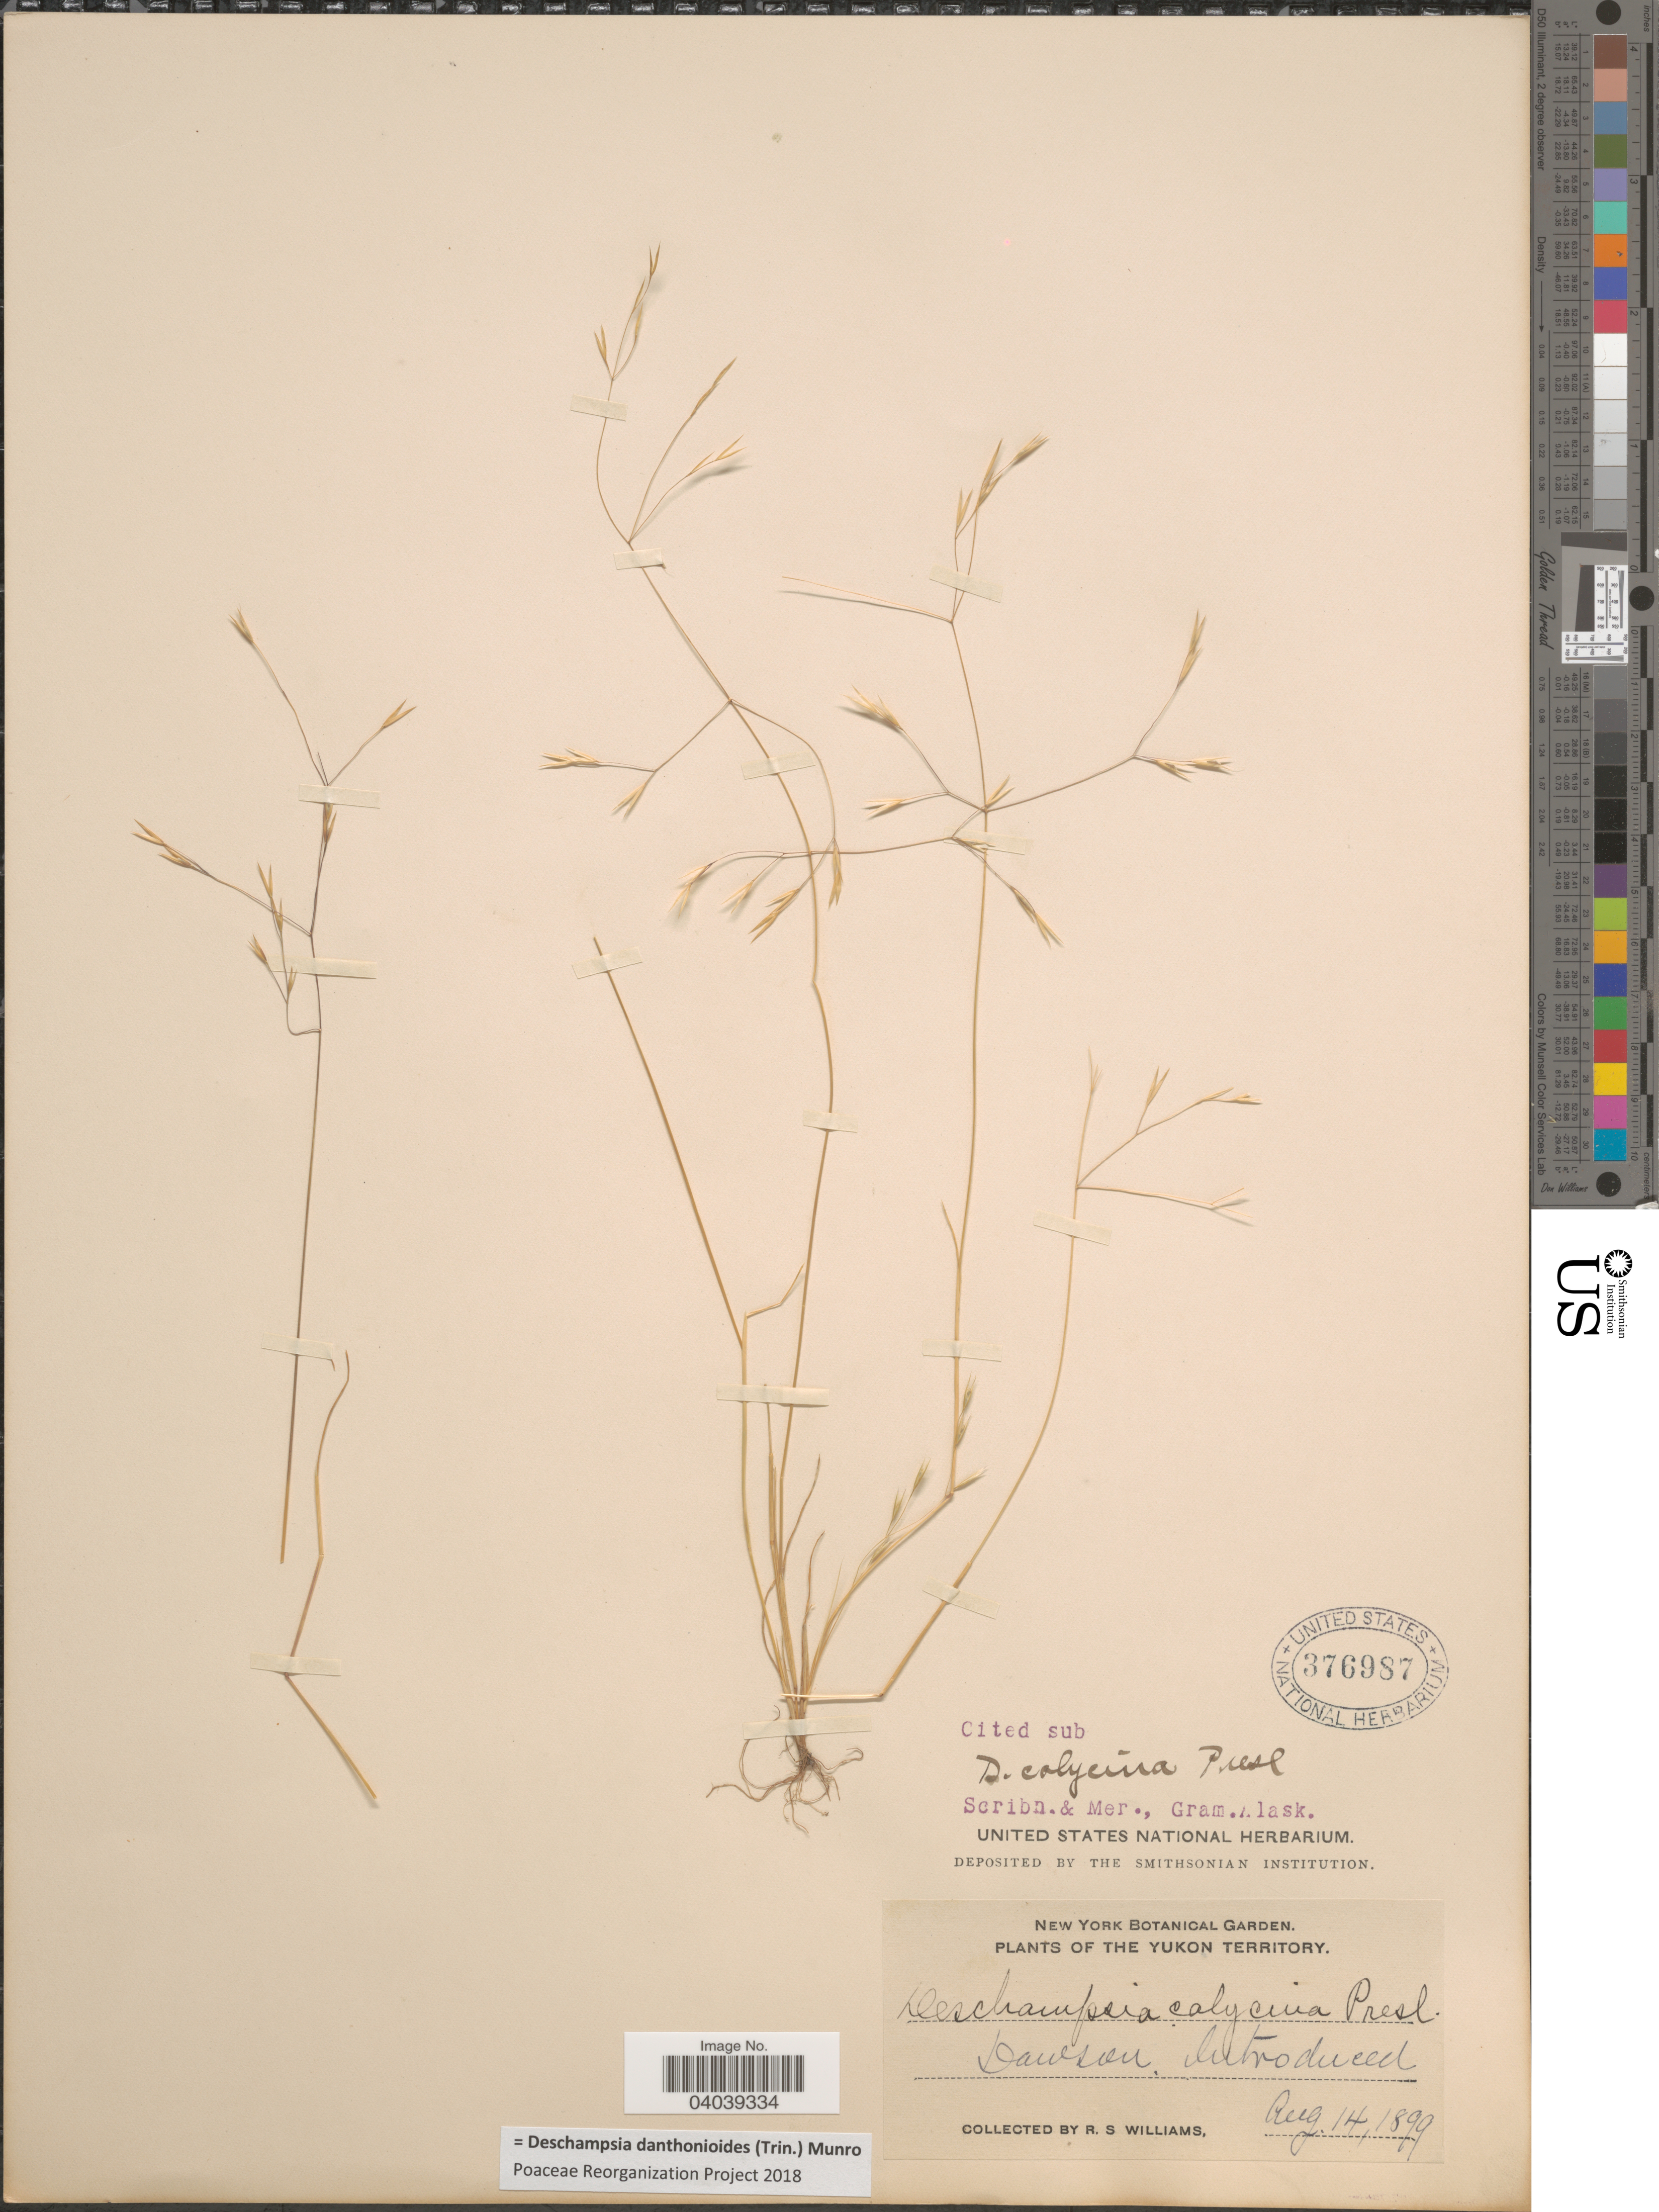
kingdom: Plantae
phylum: Tracheophyta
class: Liliopsida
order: Poales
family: Poaceae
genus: Deschampsia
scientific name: Deschampsia danthonioides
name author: (Trin.) Munro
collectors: R. S. Williams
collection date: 1899-08-14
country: Canada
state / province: Yukon Territory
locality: Dawson.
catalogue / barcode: US 376987